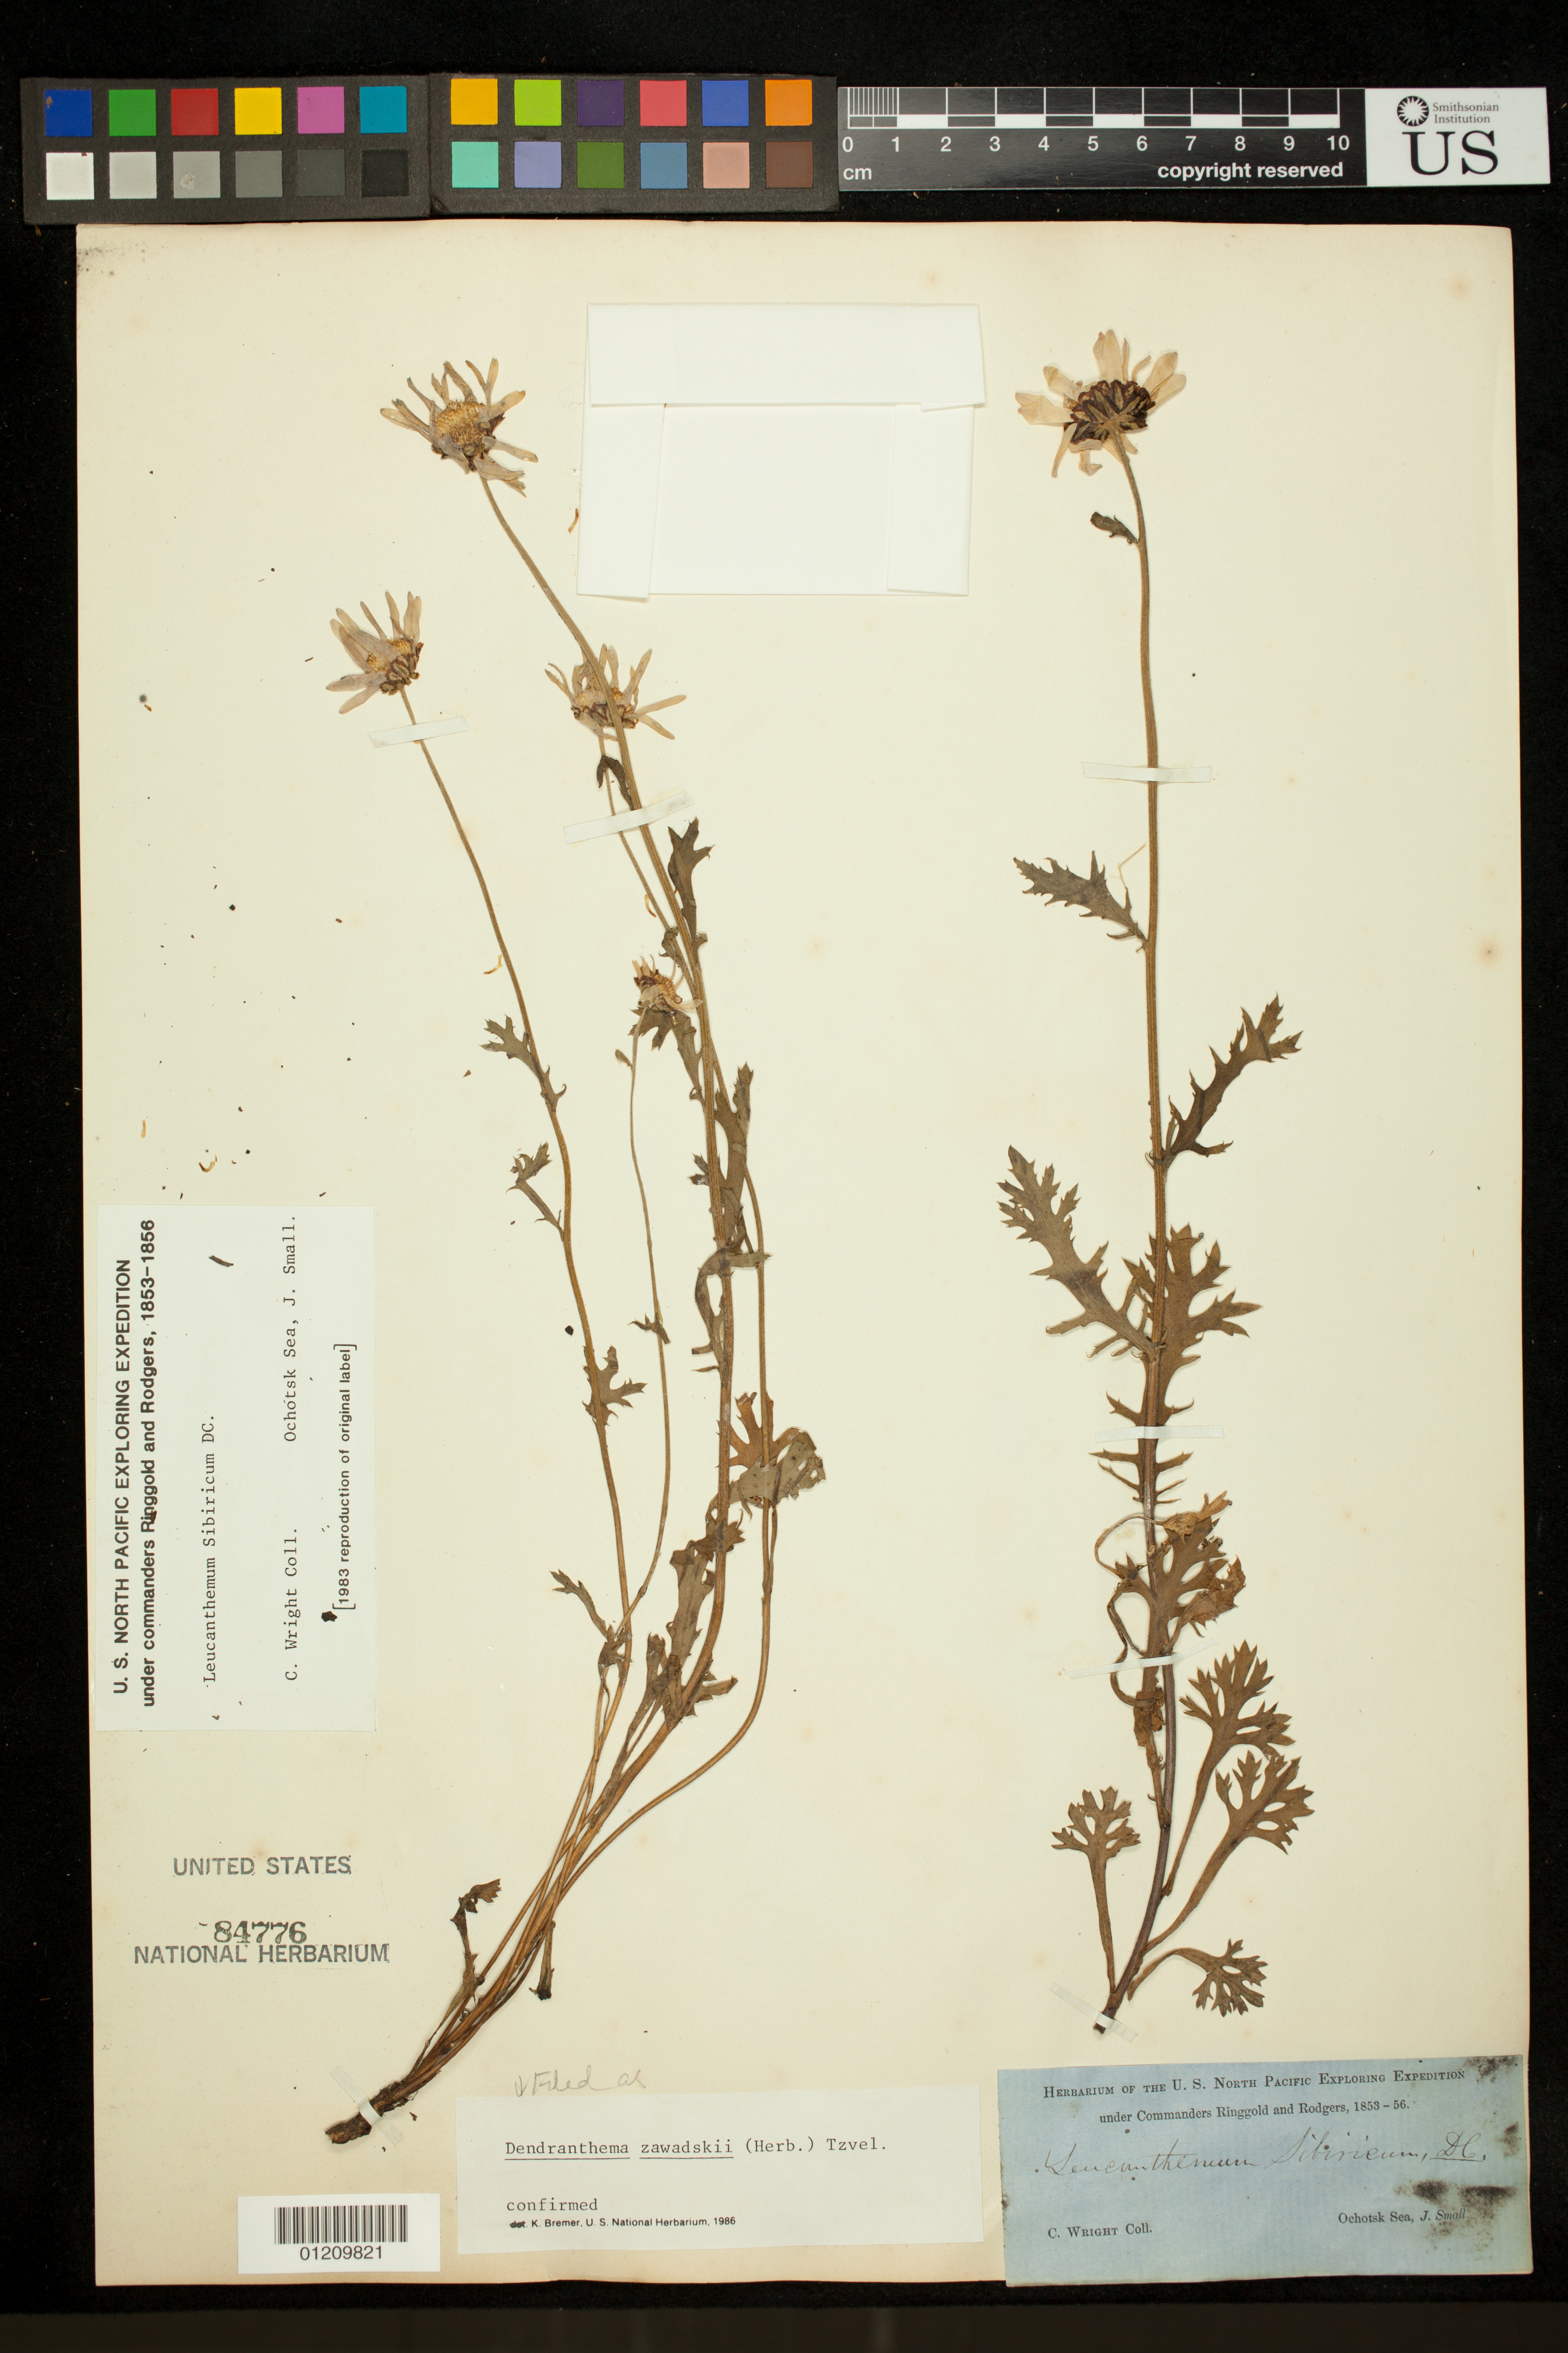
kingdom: Plantae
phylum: Tracheophyta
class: Magnoliopsida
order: Asterales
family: Asteraceae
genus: Dendranthema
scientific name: Dendranthema zawadskii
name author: (Herbich) Tzvelev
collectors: C. Wright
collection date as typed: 1853 to -- --- 1856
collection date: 1853/1856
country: Russian Federation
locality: Ochotsk Sea.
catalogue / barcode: US 84776